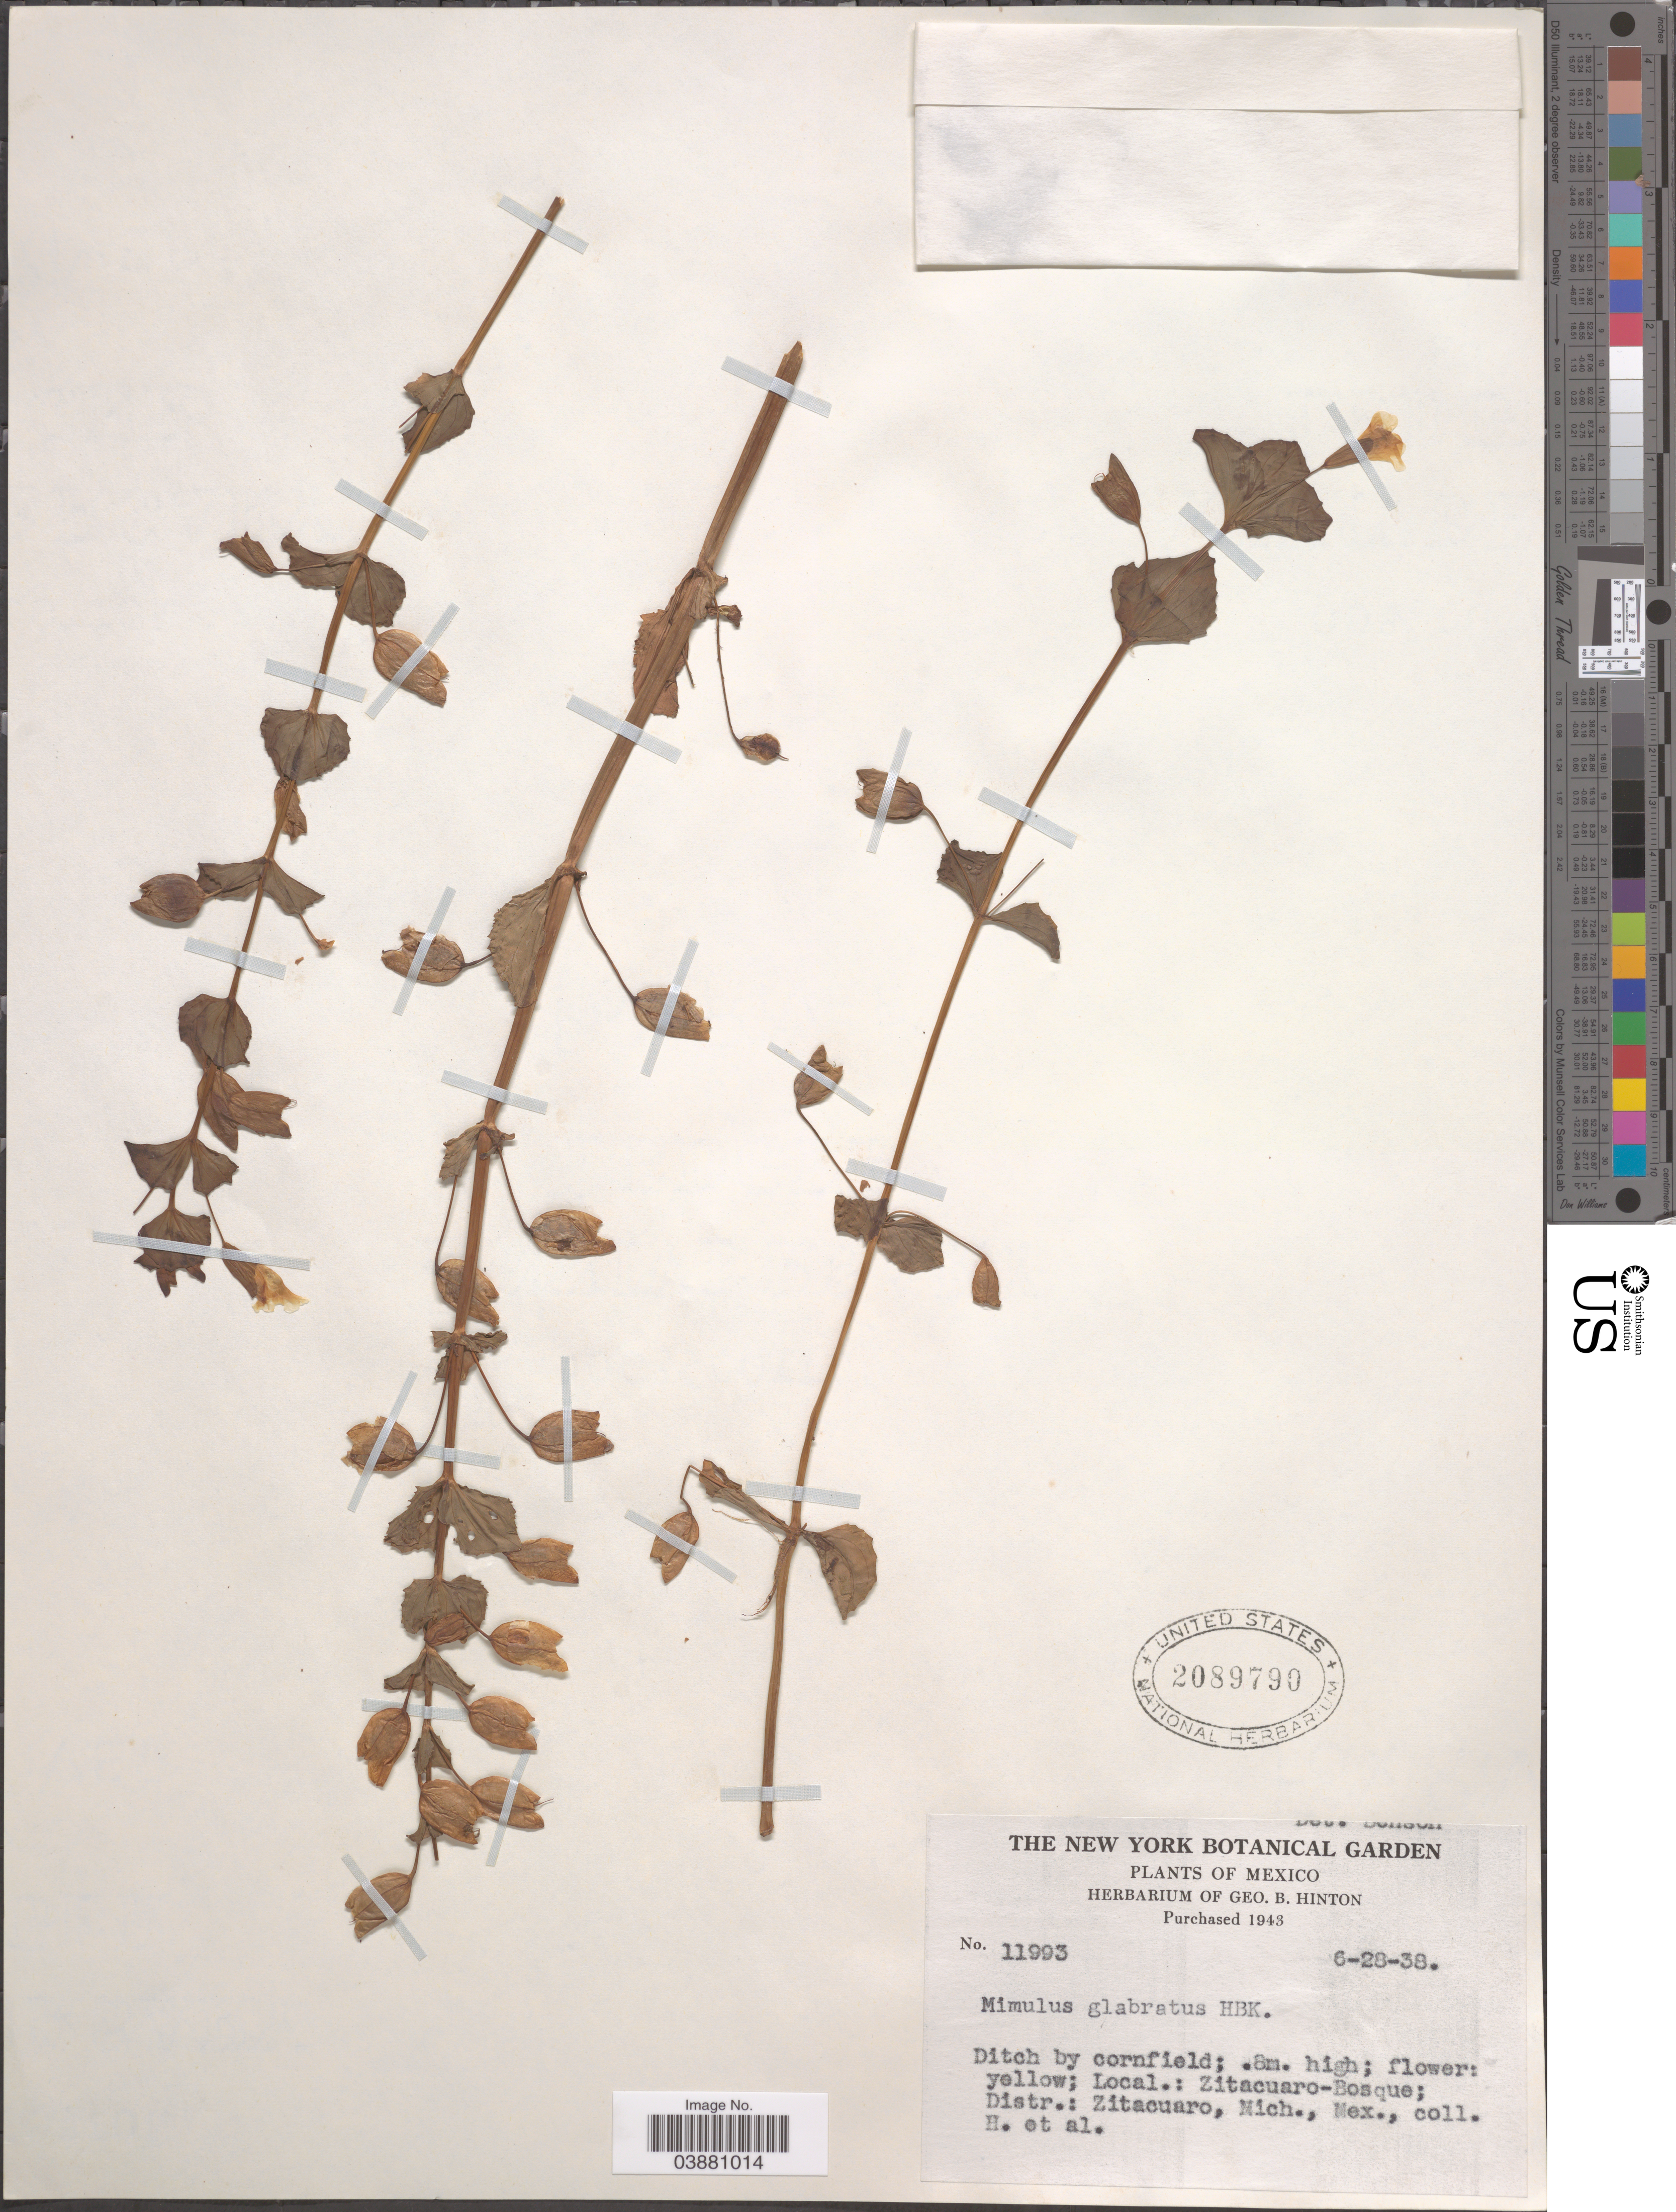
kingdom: Plantae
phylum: Tracheophyta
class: Magnoliopsida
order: Lamiales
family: Phrymaceae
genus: Mimulus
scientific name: Mimulus glabratus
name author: Kunth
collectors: G. B. Hinton & et al.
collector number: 11993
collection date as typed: Transcribed d/m/y: 28/6/38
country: Mexico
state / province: Michoacán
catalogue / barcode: US 2089790